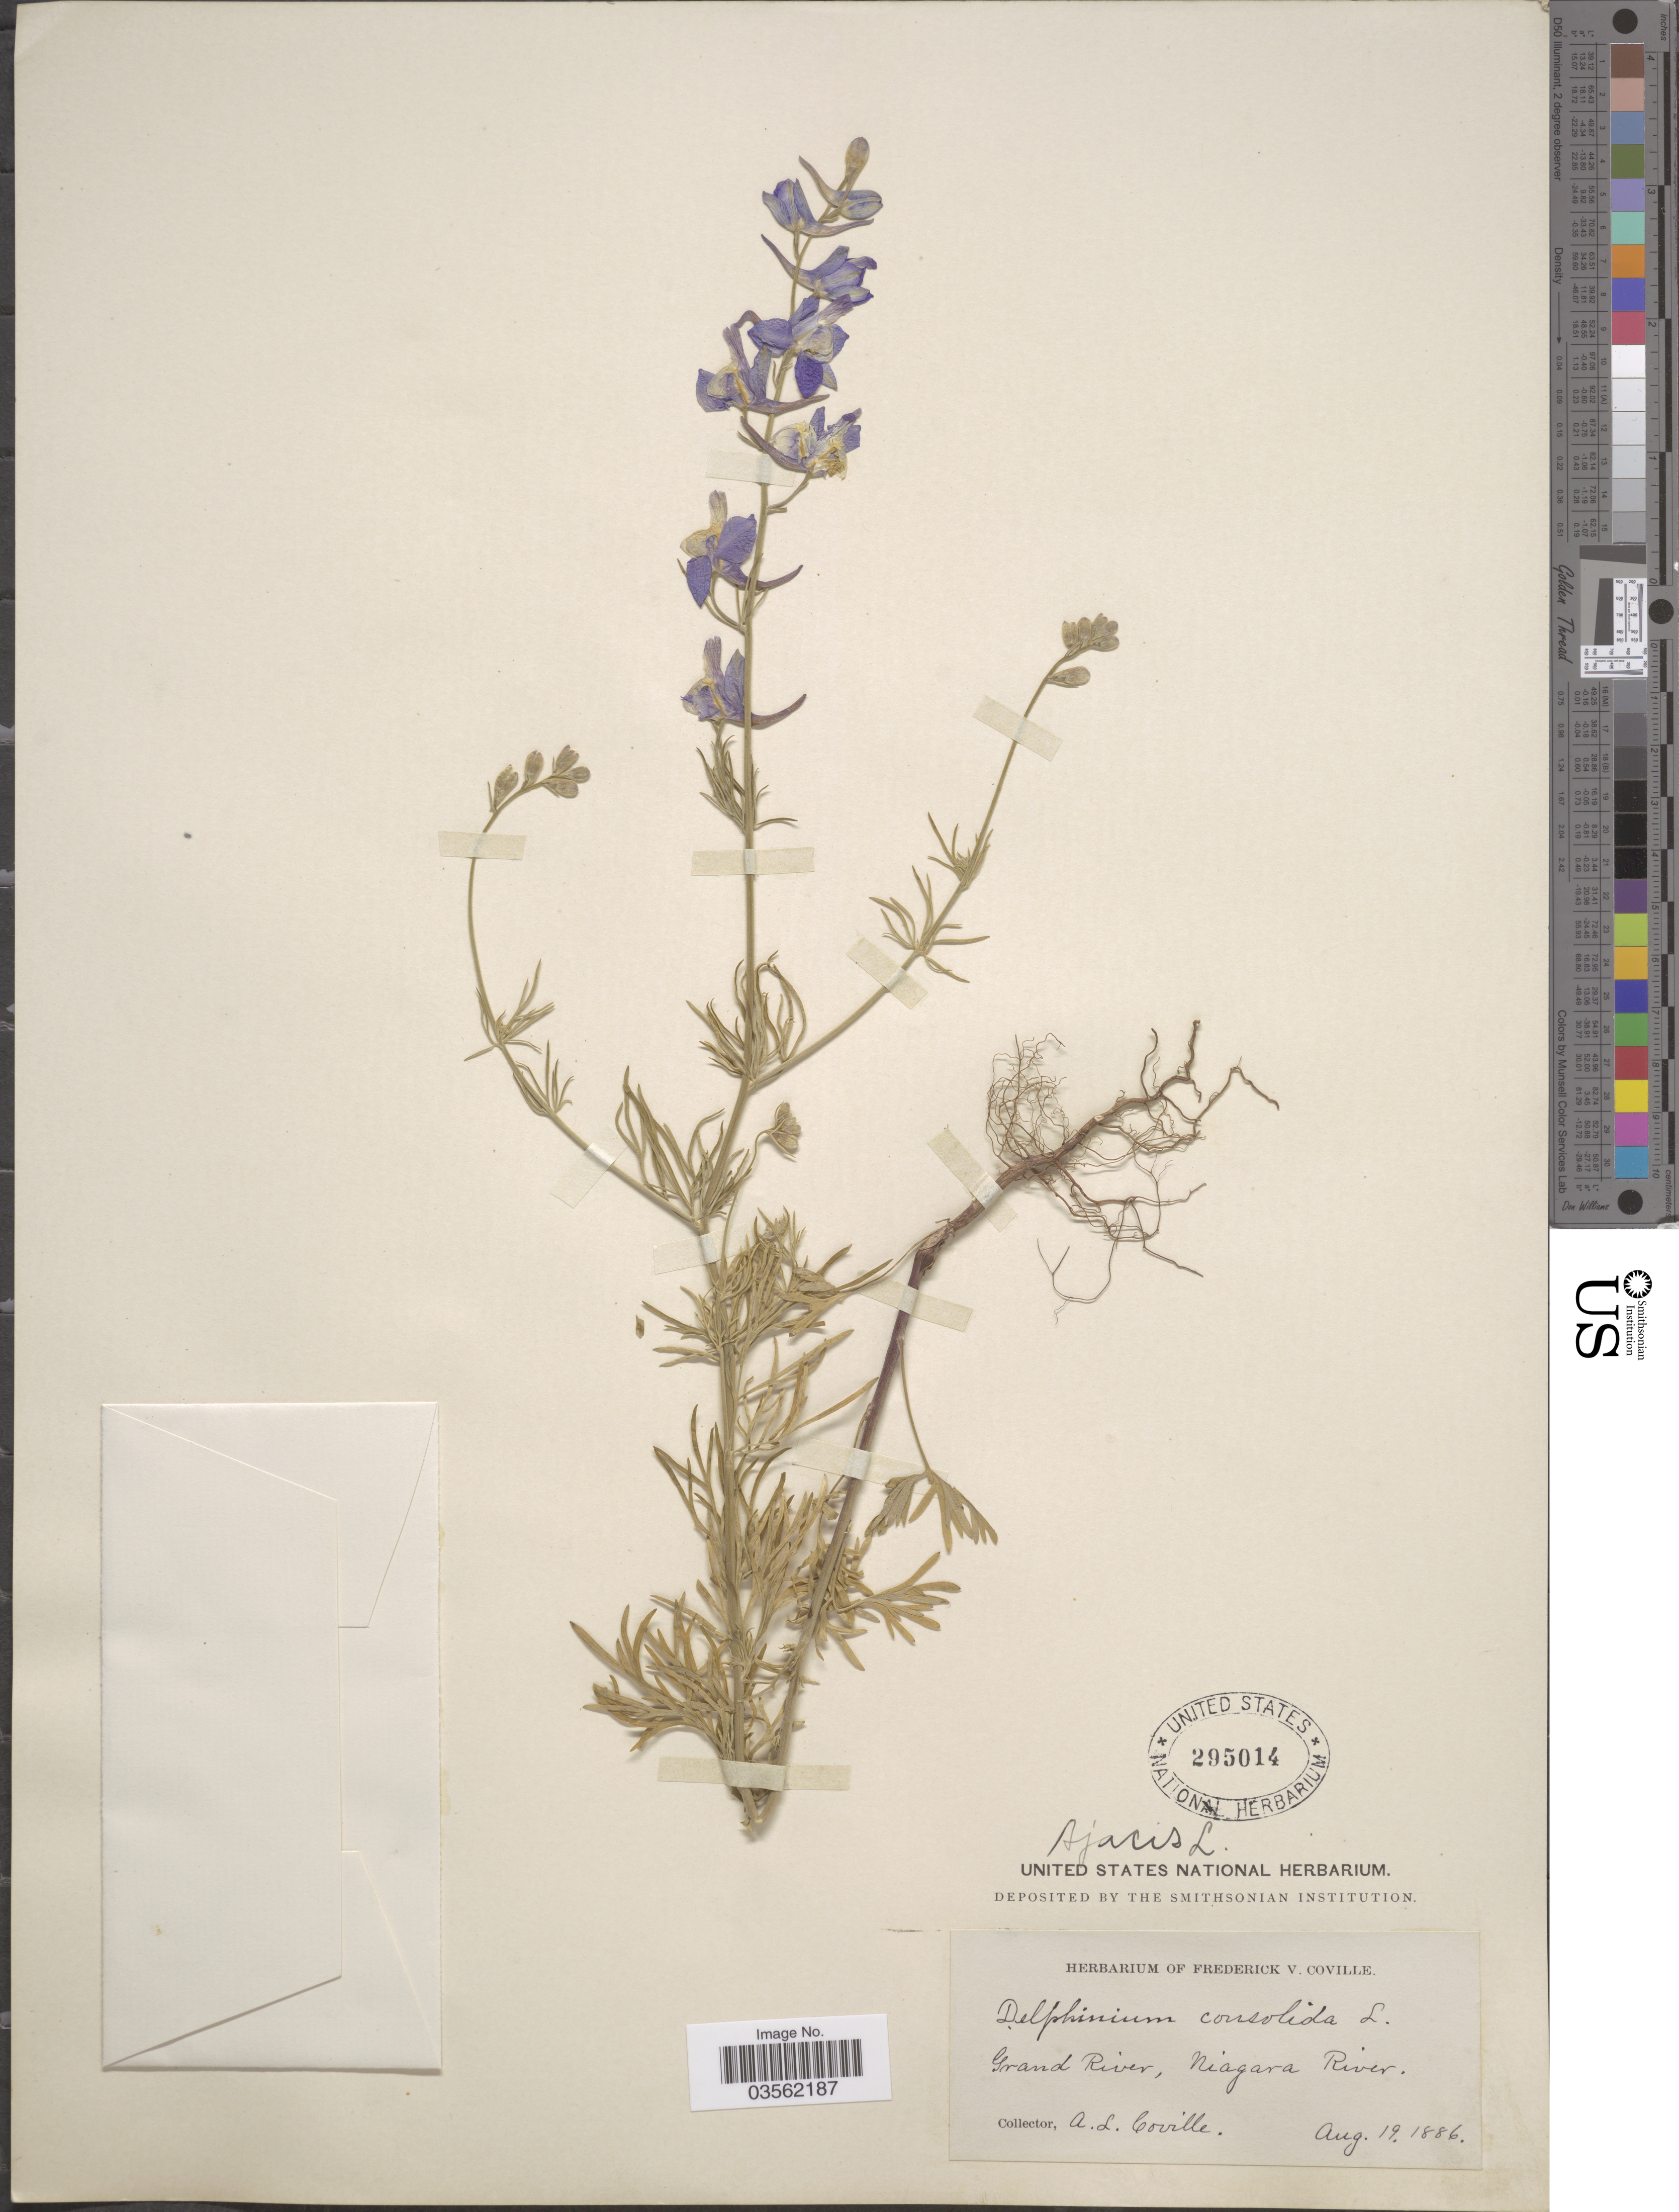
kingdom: Plantae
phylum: Tracheophyta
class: Magnoliopsida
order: Ranunculales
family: Ranunculaceae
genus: Delphinium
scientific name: Delphinium ajacis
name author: L.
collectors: A. Coville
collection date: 1886-08-19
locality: Grand River, Niagara River.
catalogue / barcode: US 295014